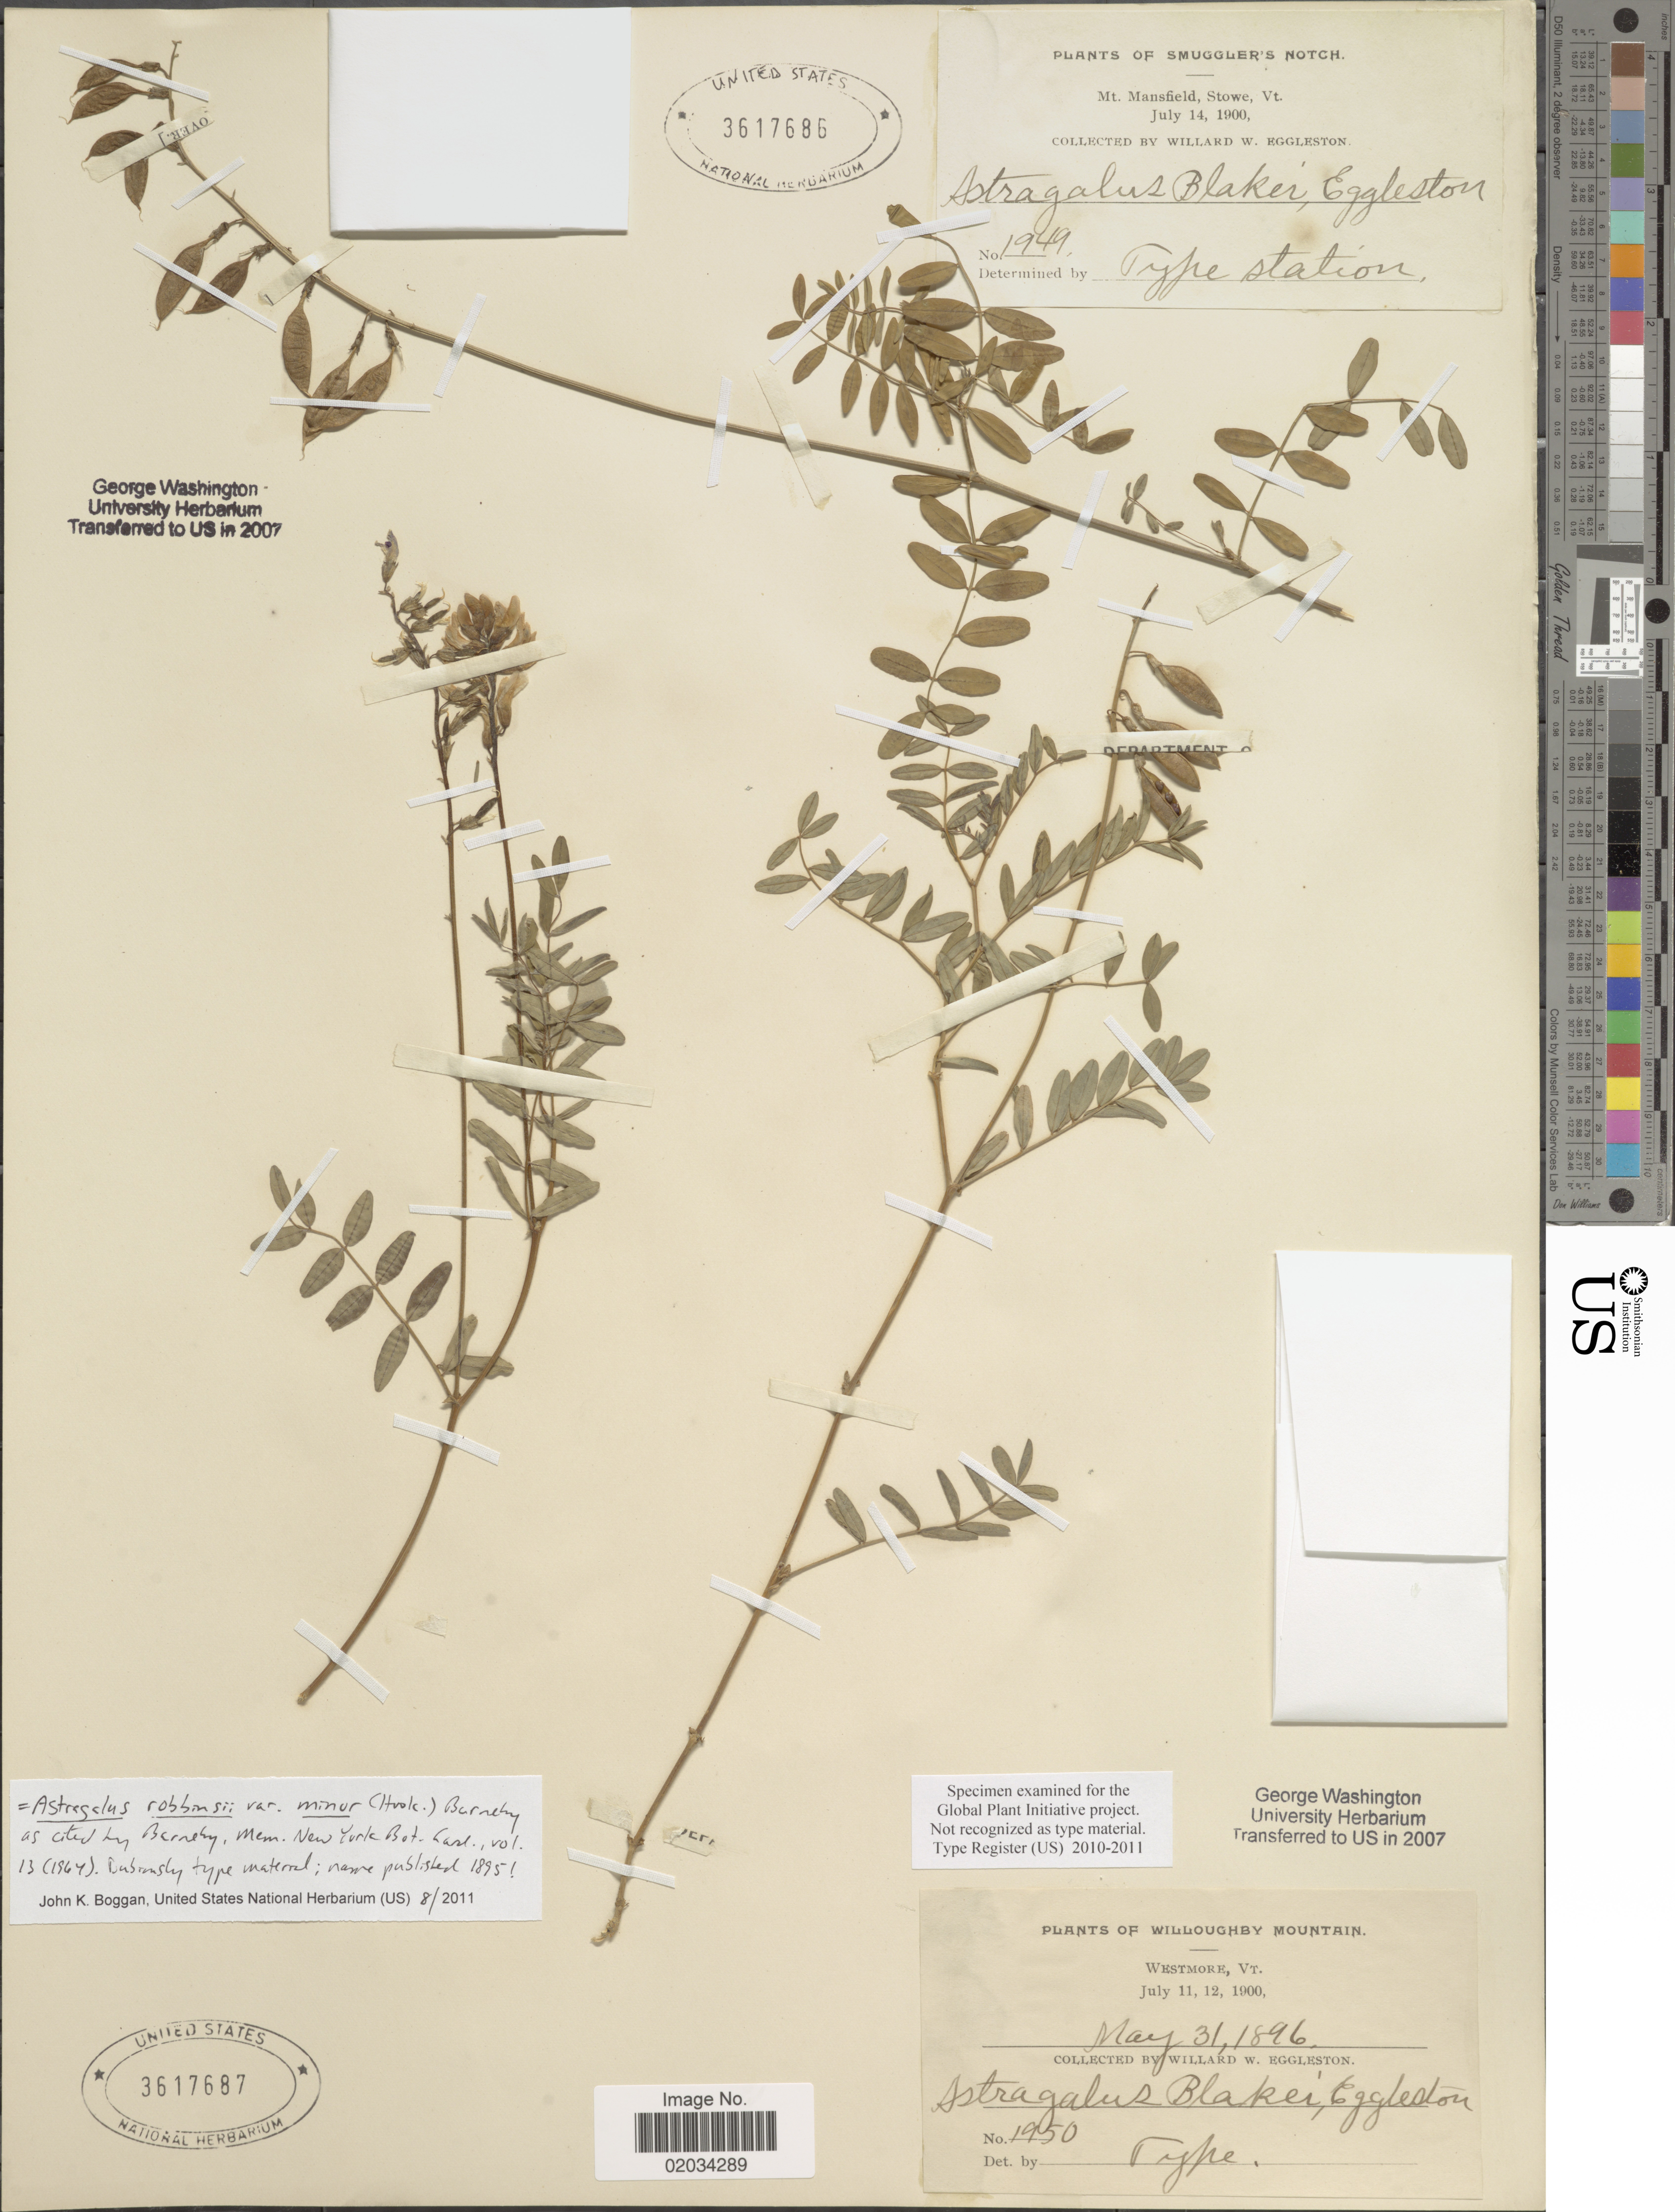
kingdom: Plantae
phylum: Tracheophyta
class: Magnoliopsida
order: Fabales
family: Fabaceae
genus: Astragalus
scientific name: Astragalus robbinsii var. minor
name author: (Hook.) Barneby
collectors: W. W. Eggleston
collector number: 1949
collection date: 1900-07-14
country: United States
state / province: Vermont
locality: Smuggler's Notch, Mt. Mansfield, Stowe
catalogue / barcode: US 3617686